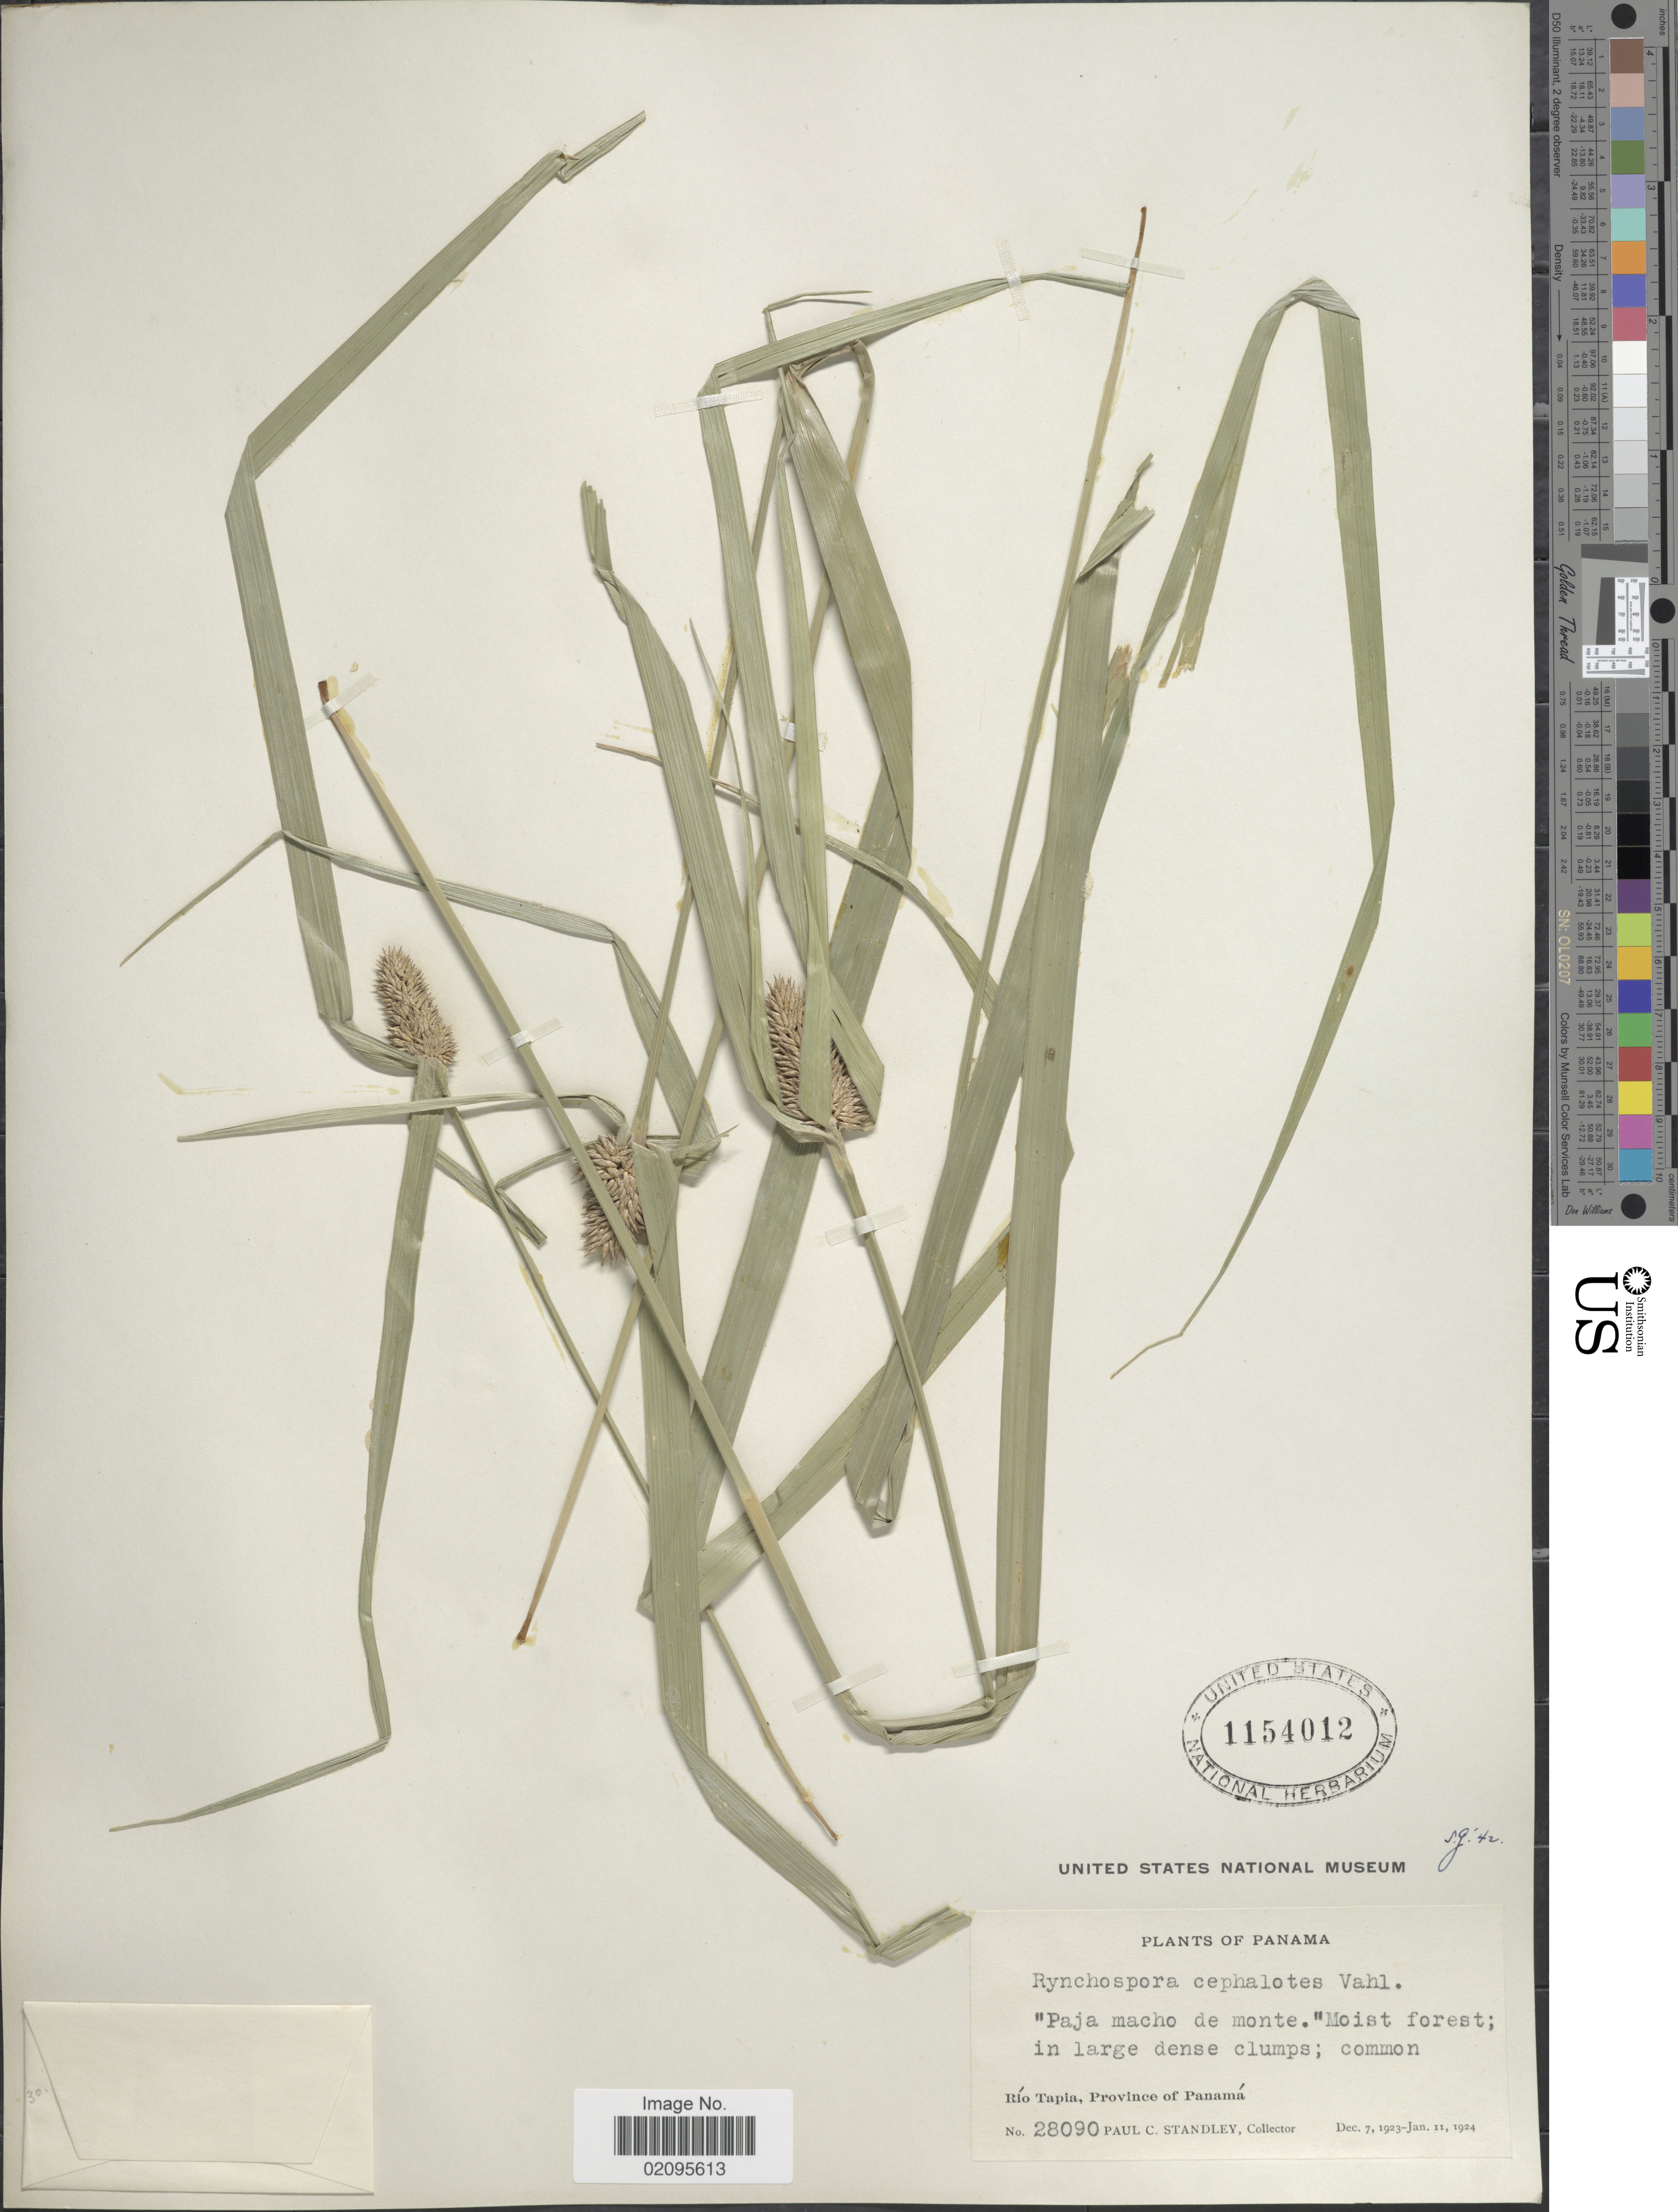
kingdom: Plantae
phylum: Tracheophyta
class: Liliopsida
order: Poales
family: Cyperaceae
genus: Rhynchospora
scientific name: Rhynchospora cephalotes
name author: (L.) Vahl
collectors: P. C. Standley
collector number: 28090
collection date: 1923-12-07/1924-01-11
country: Panama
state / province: Panamá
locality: Paja macho de monte.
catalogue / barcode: US 1154012